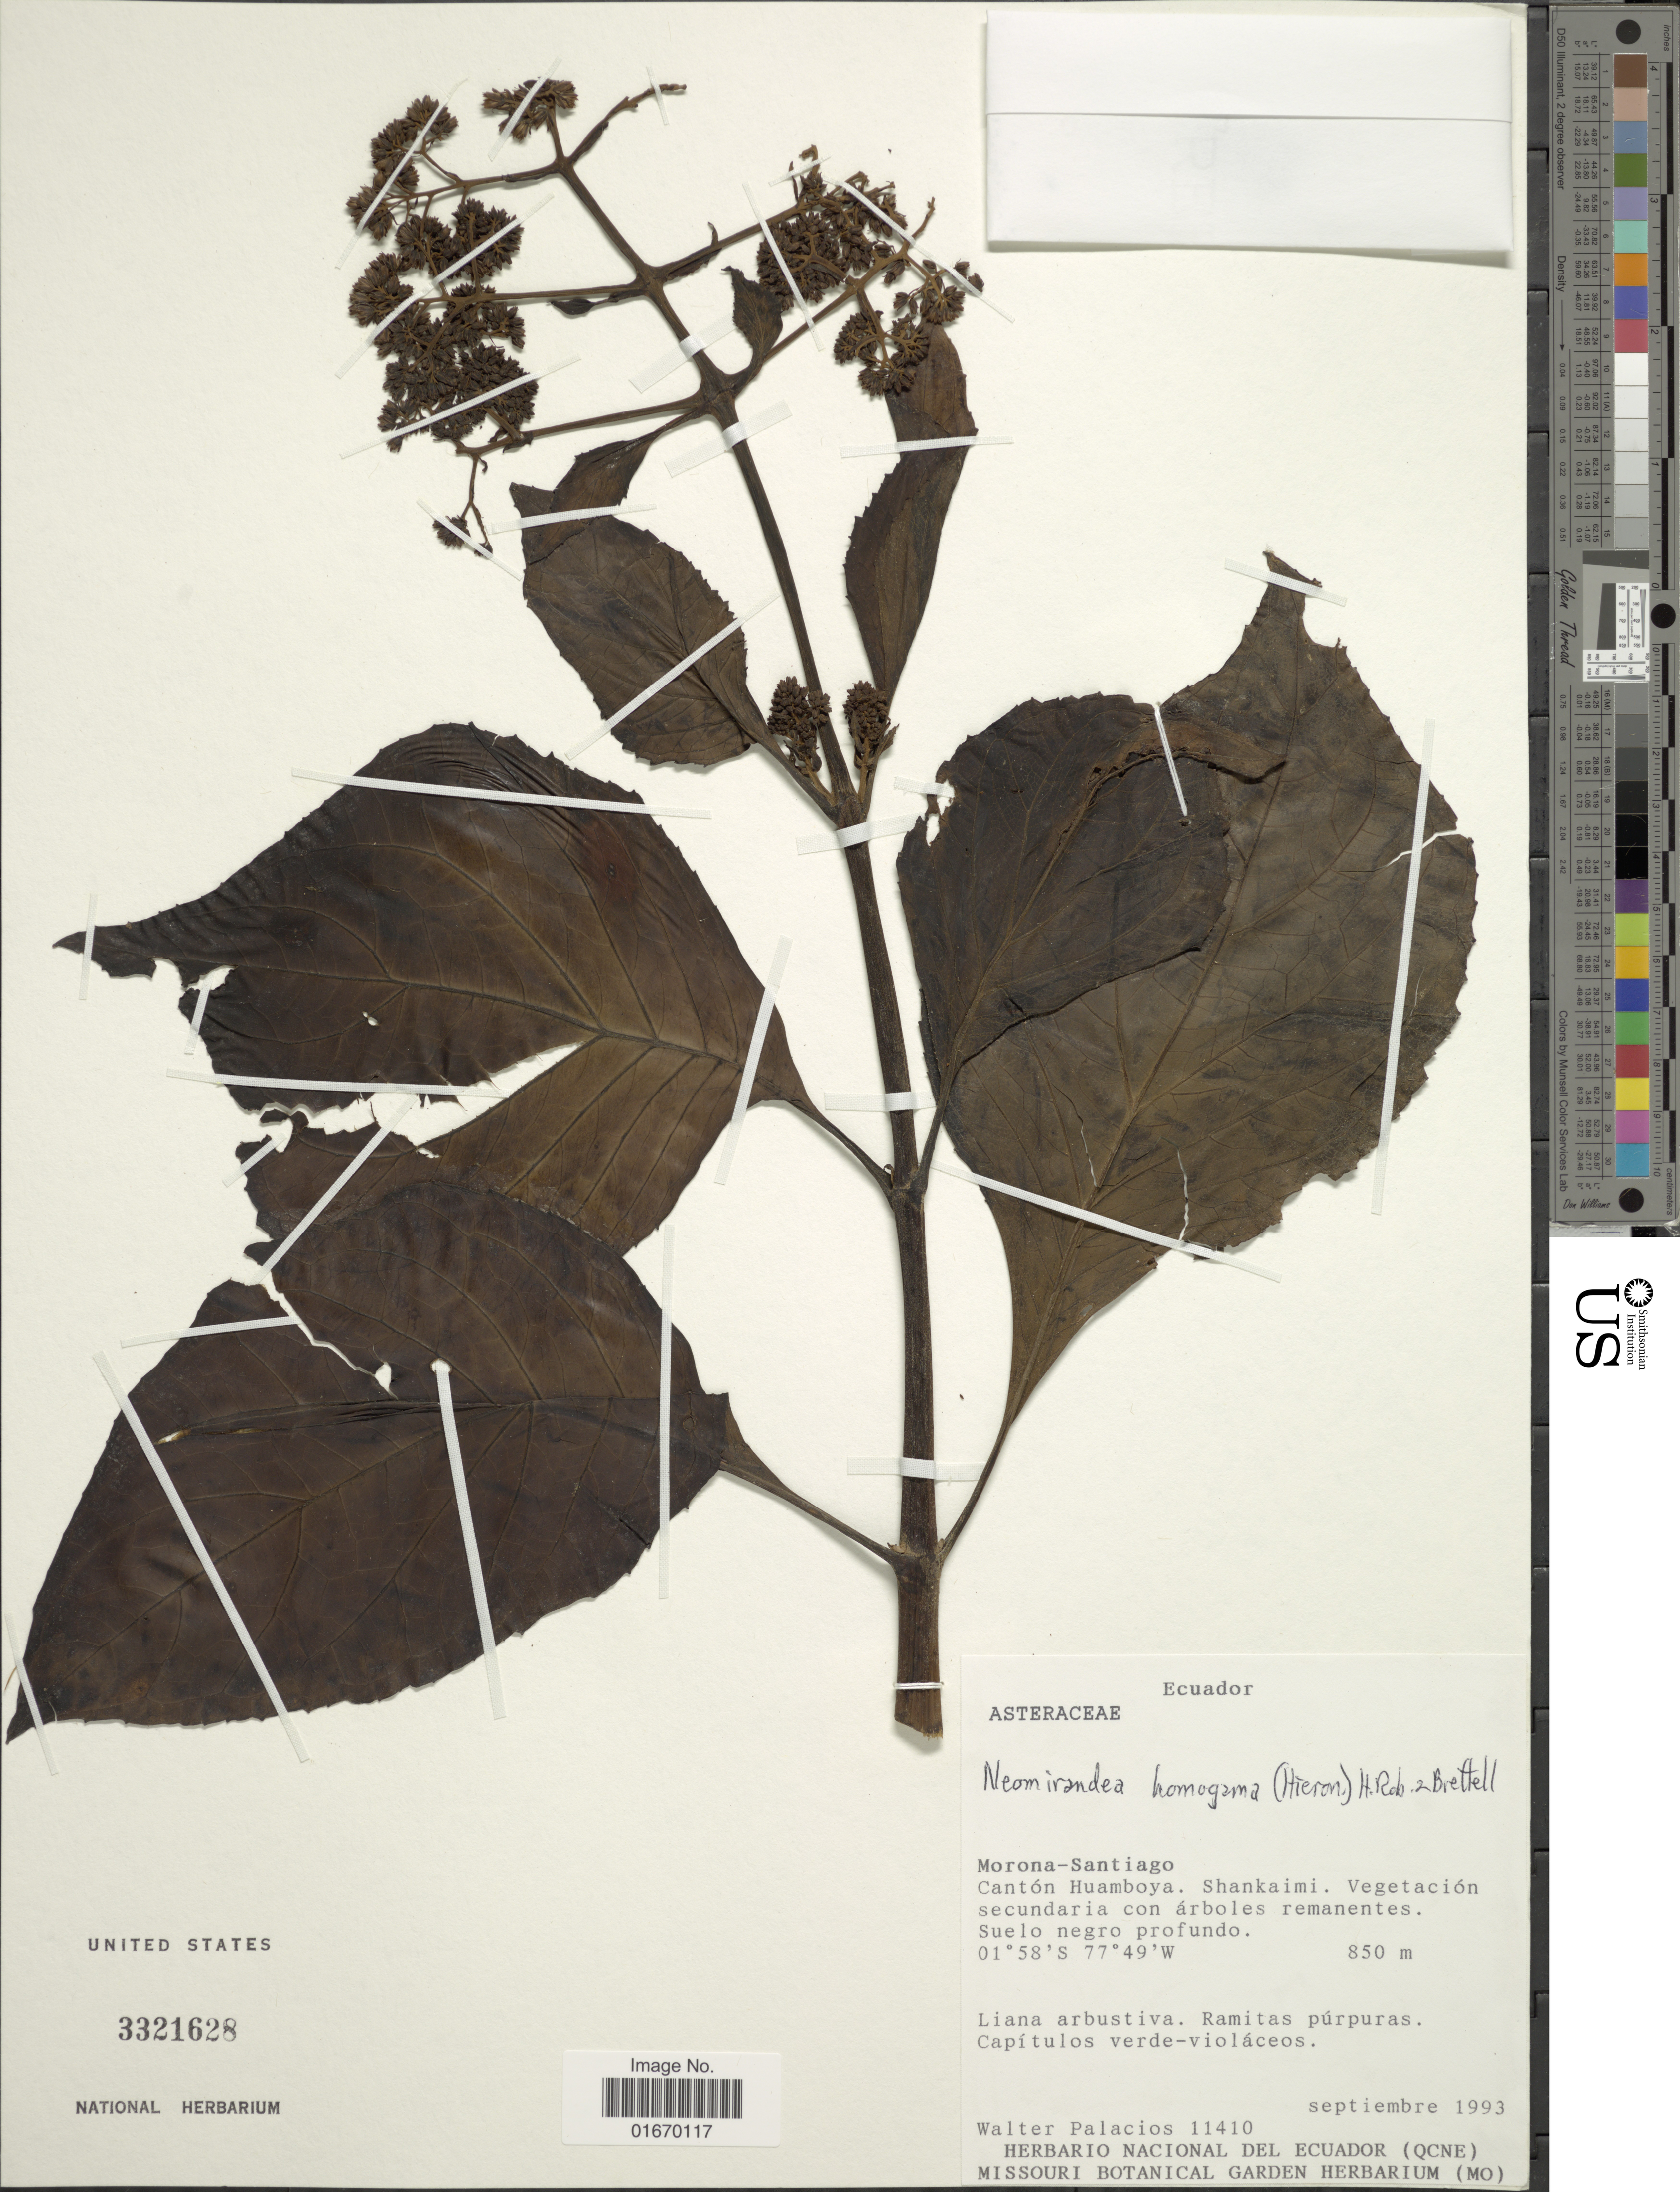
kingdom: Plantae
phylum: Tracheophyta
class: Magnoliopsida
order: Asterales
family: Asteraceae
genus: Neomirandea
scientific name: Neomirandea homogama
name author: (Hieron.) H. Rob.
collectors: W. Palacios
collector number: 11410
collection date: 1993-09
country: Ecuador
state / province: Morona-Santiago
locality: Canton Huamboya, Shankaimi, Suelo negro profundo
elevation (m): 850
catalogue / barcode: US 3321628